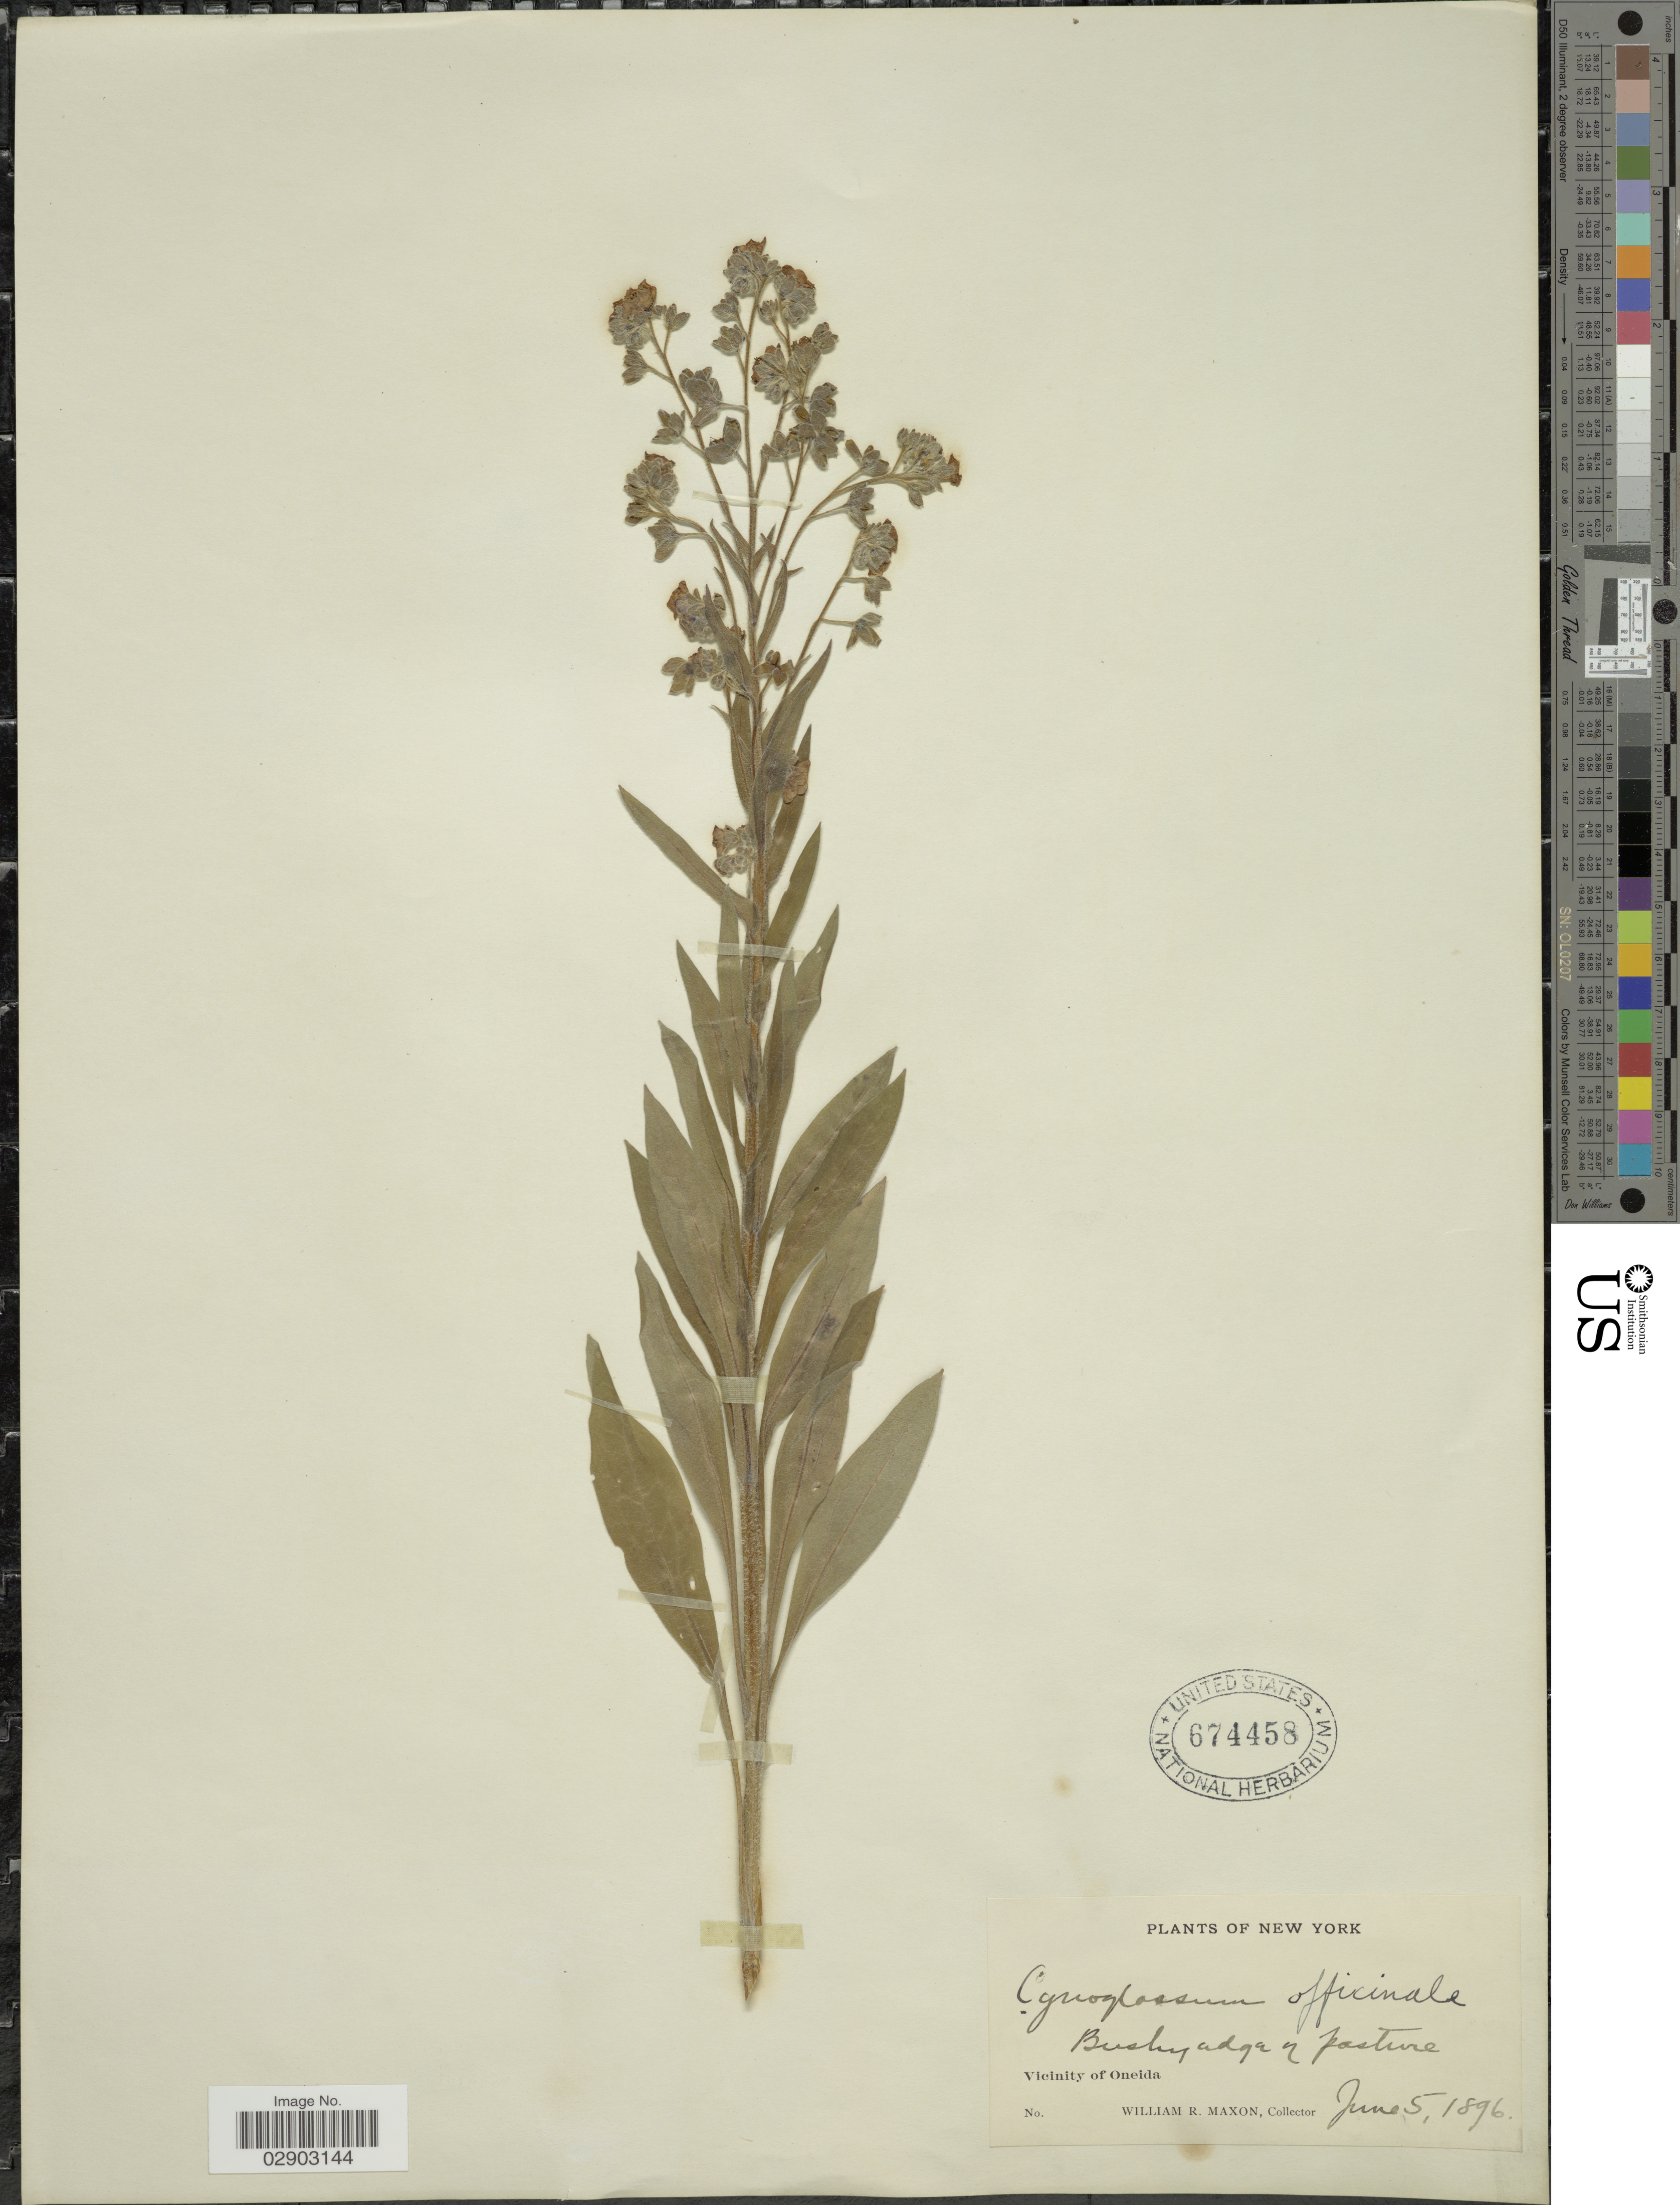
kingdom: Plantae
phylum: Tracheophyta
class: Magnoliopsida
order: Boraginales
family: Boraginaceae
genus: Cynoglossum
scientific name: Cynoglossum officinale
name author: L.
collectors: W. R. Maxon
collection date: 1896-06-05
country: United States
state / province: New York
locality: Vicinity of Oneida.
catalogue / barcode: US 674458